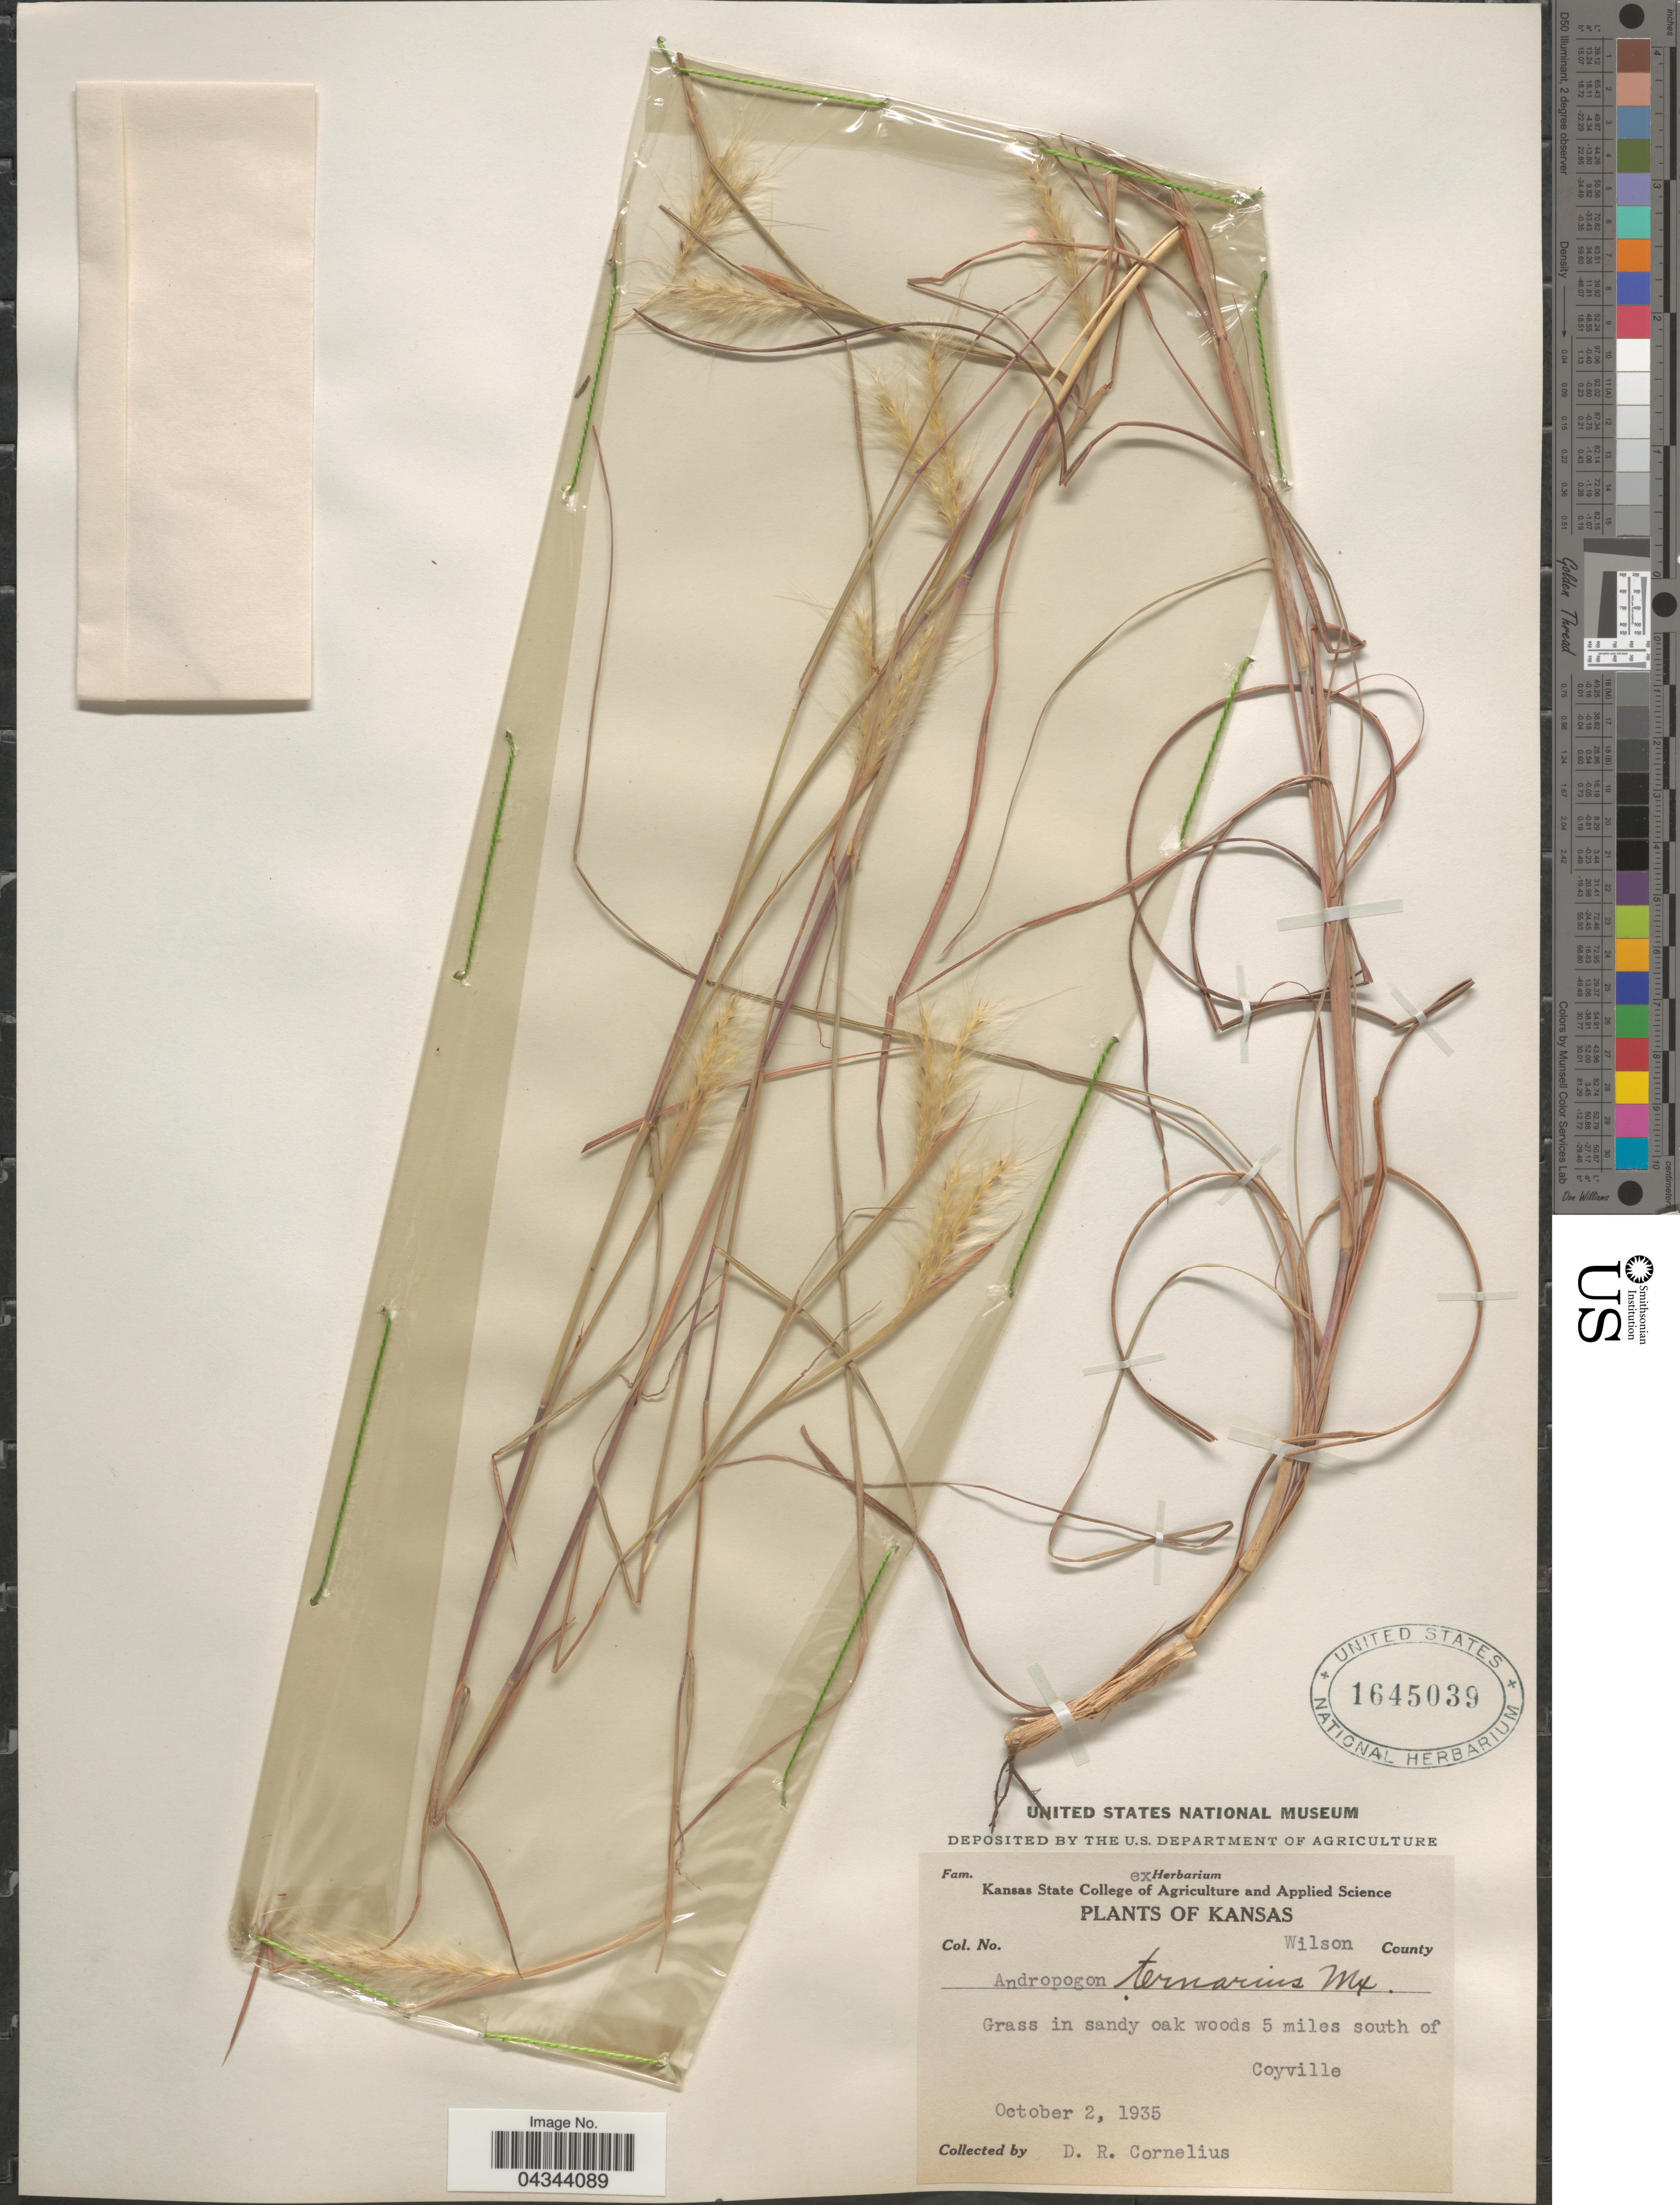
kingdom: Plantae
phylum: Tracheophyta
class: Liliopsida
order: Poales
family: Poaceae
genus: Andropogon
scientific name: Andropogon ternarius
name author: Michx.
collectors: D. Cornelius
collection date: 1935-10-02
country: United States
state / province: Kansas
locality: Wilson County. grass in sandy oak woods 5 miles south of Coyville.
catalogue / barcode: US 1645039